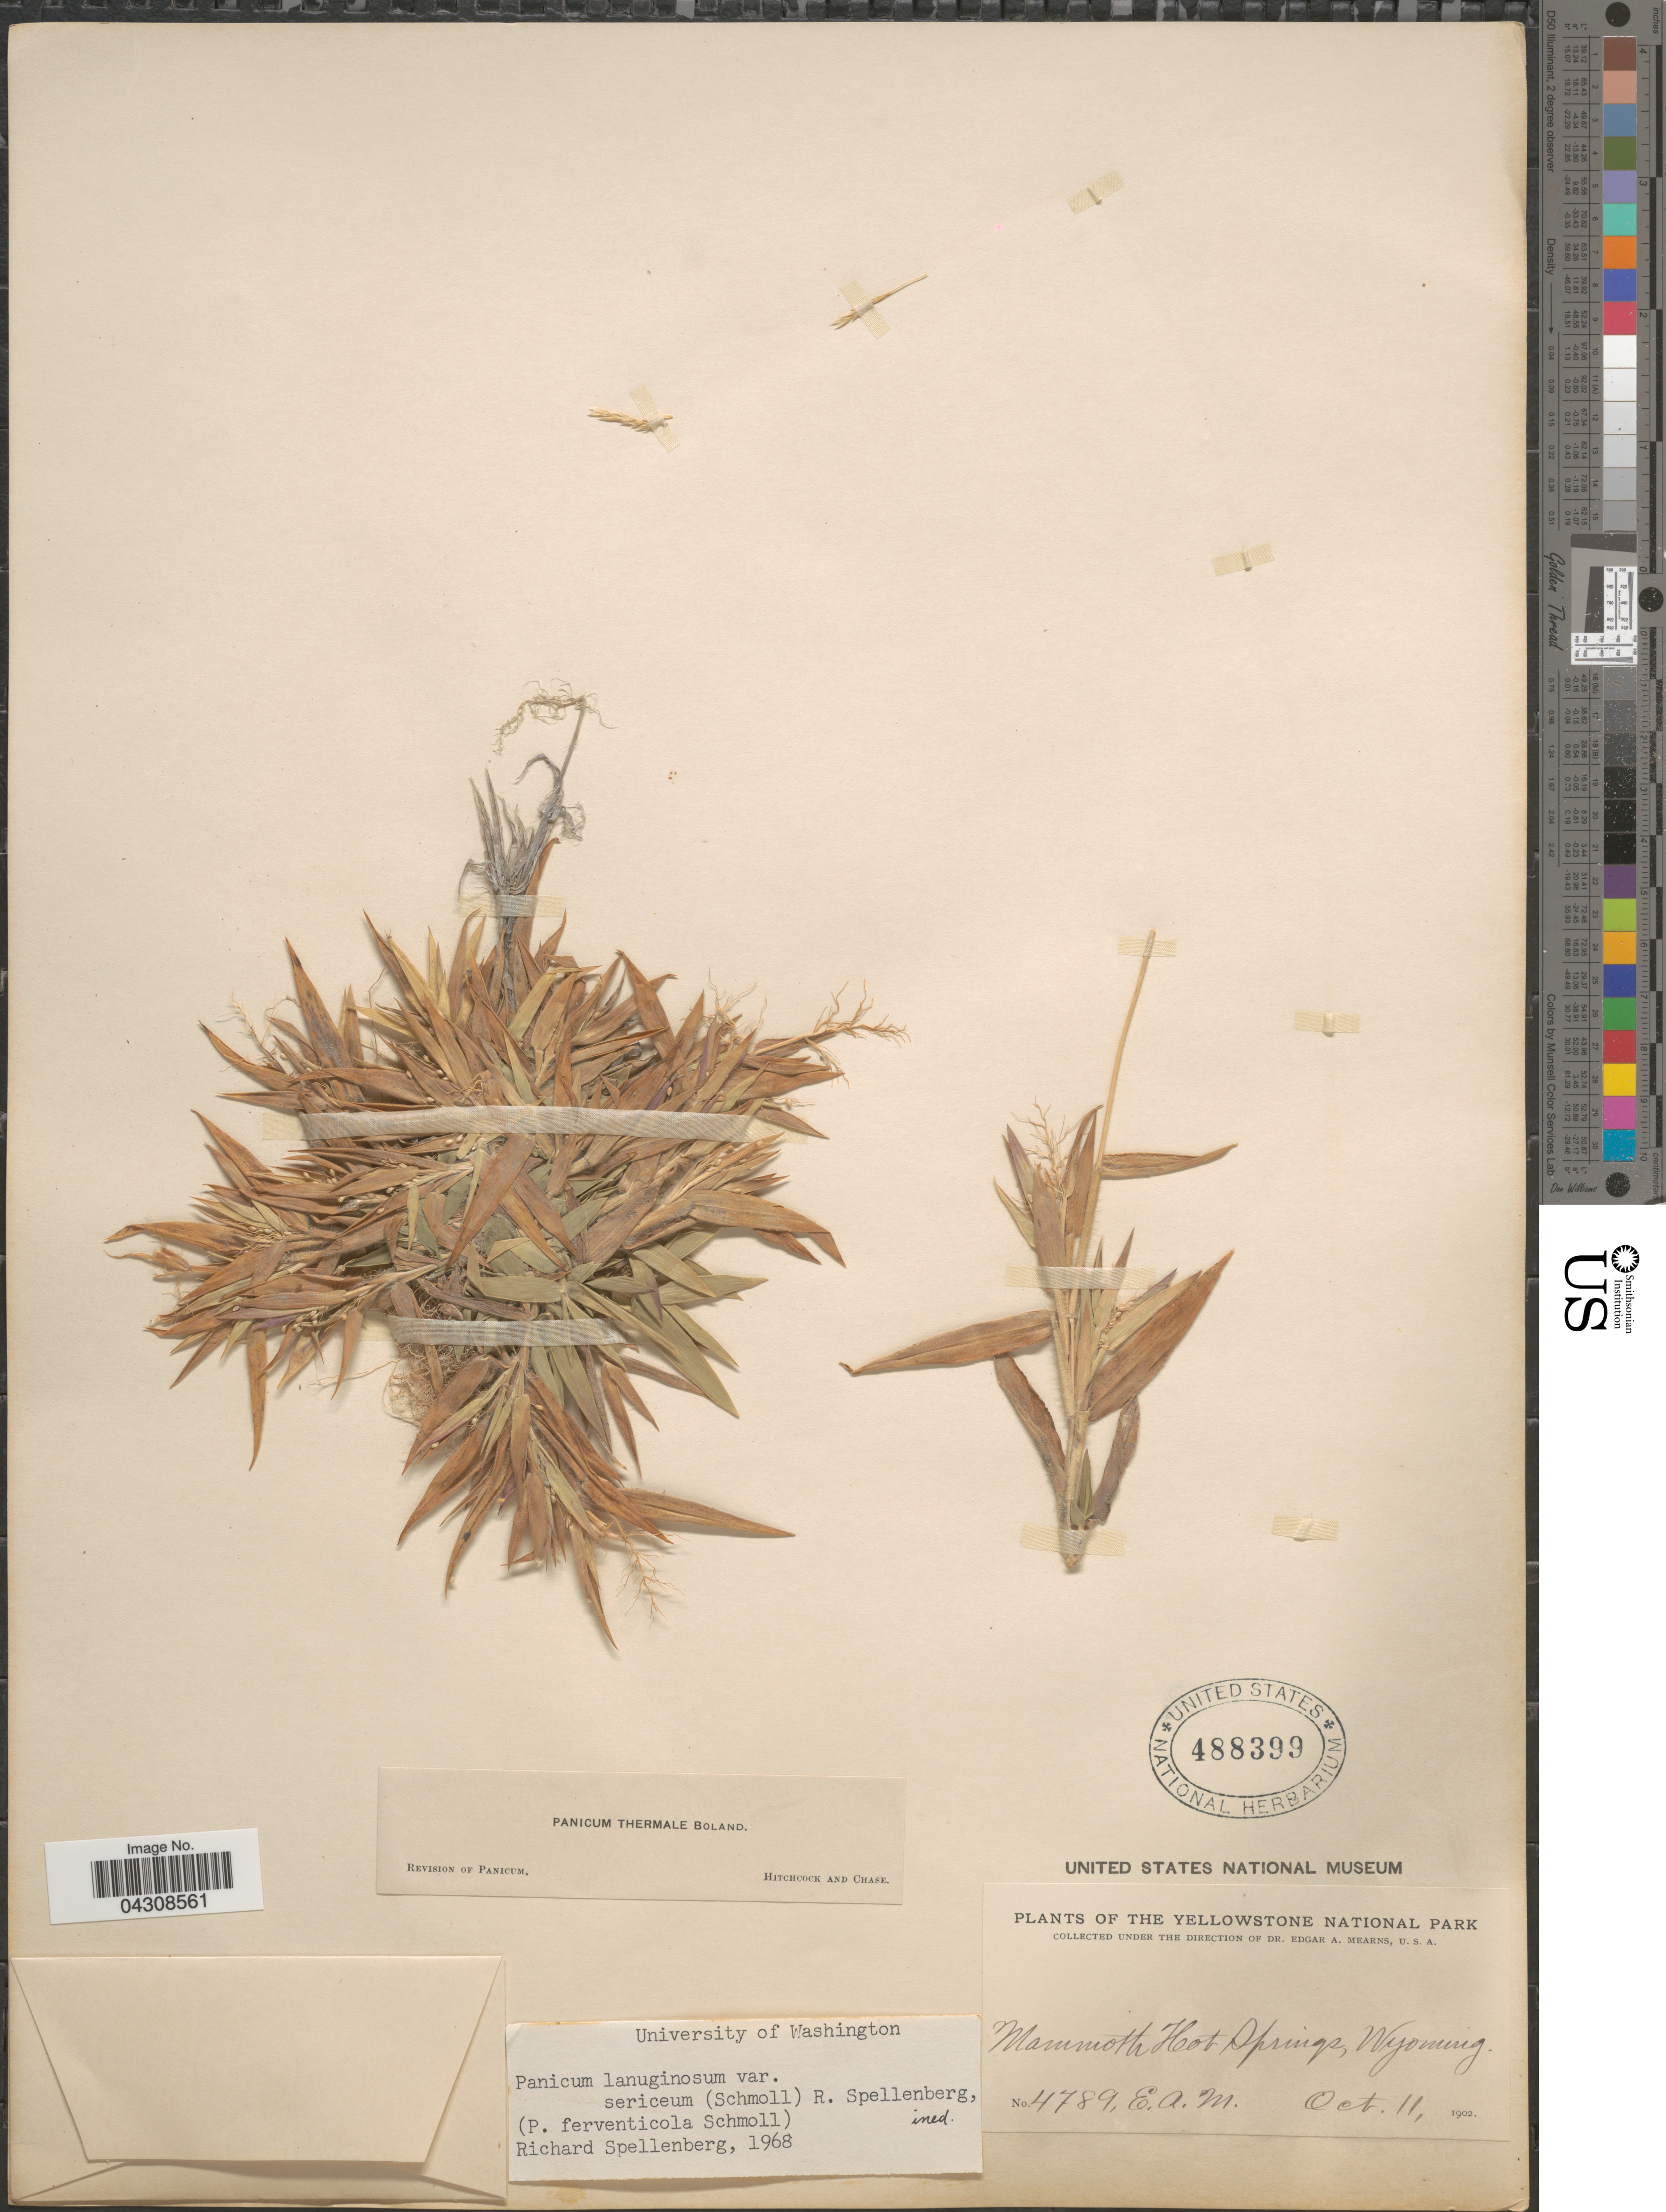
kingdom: Plantae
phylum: Tracheophyta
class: Liliopsida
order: Poales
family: Poaceae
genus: Dichanthelium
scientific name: Dichanthelium acuminatum var. acuminatum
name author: (Sw.) Gould & C.A. Clark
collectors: E. A. Mearns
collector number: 4789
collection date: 1902-10-11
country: United States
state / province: Wyoming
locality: Yellowstone National Park. Mammoth Hot Springs.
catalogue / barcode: US 488399